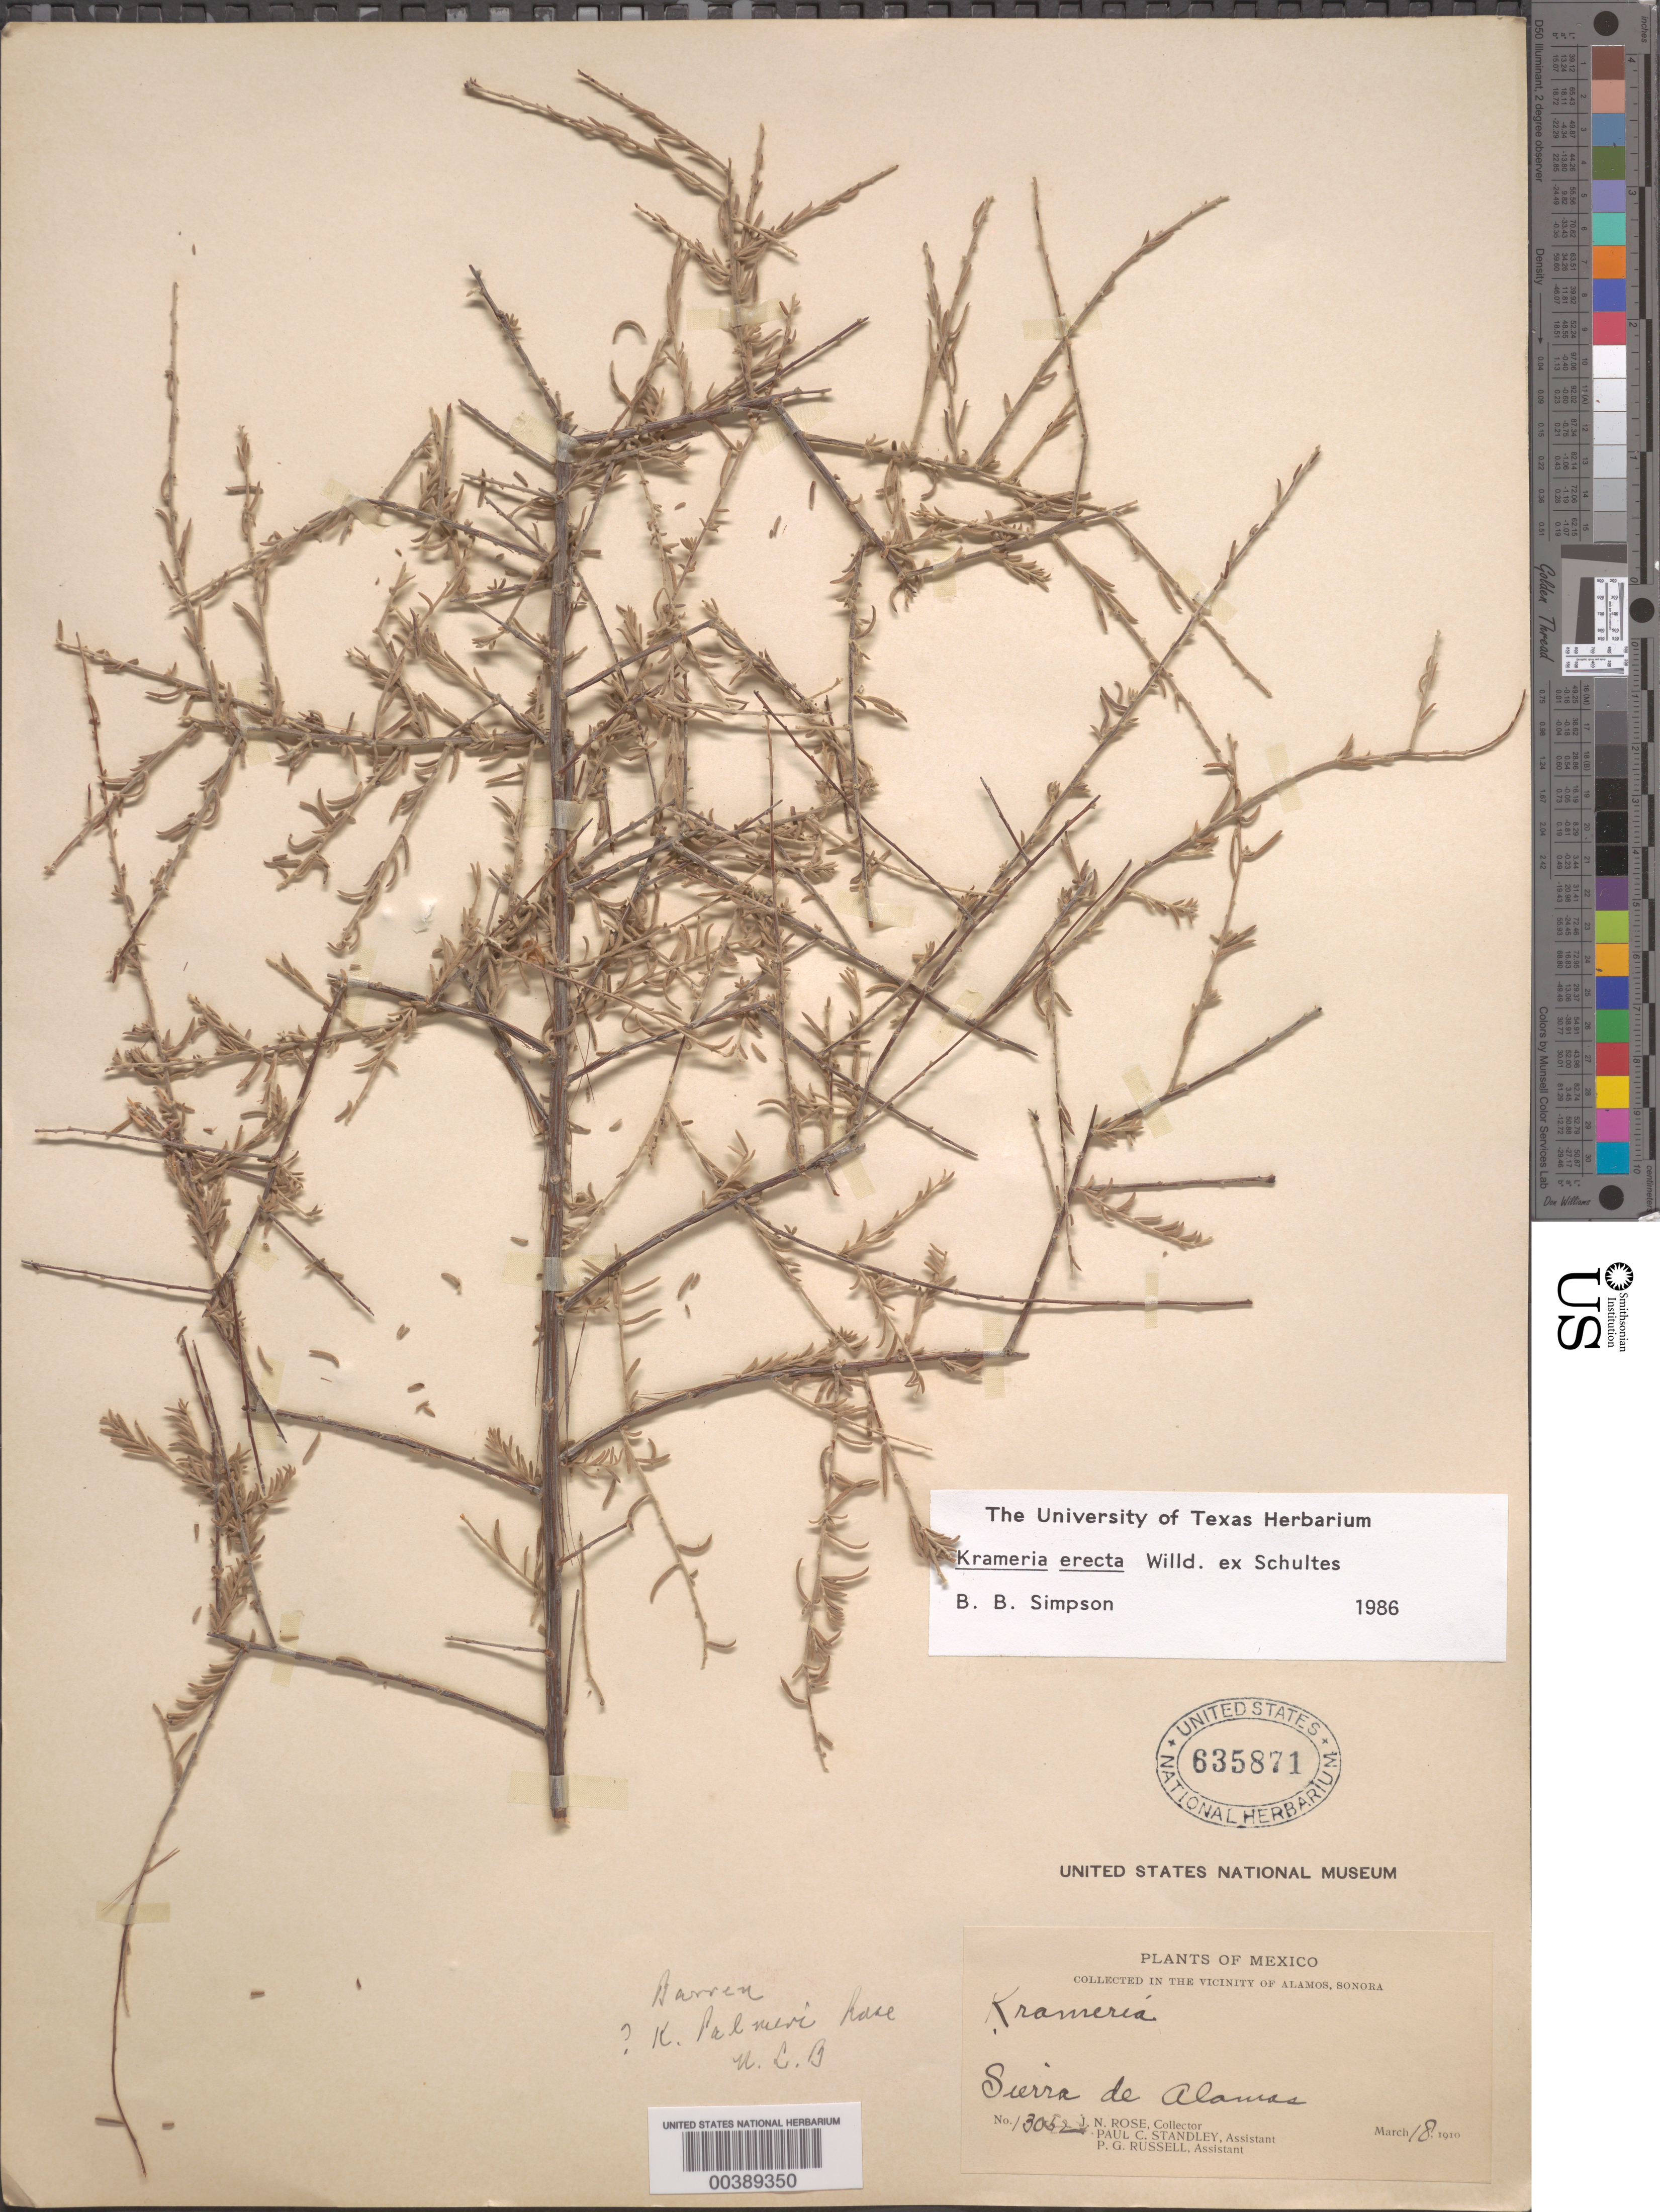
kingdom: Plantae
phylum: Tracheophyta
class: Magnoliopsida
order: Zygophyllales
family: Krameriaceae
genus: Krameria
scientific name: Krameria erecta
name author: Willd. ex Schult.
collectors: J. N. Rose, P. C. Standley & P. G. Russell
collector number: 13052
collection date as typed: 18 Mar 1910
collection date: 1910-03-18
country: Mexico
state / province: Sonora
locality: Sierra de Alamos; vicinity of Alamos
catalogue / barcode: US 635871